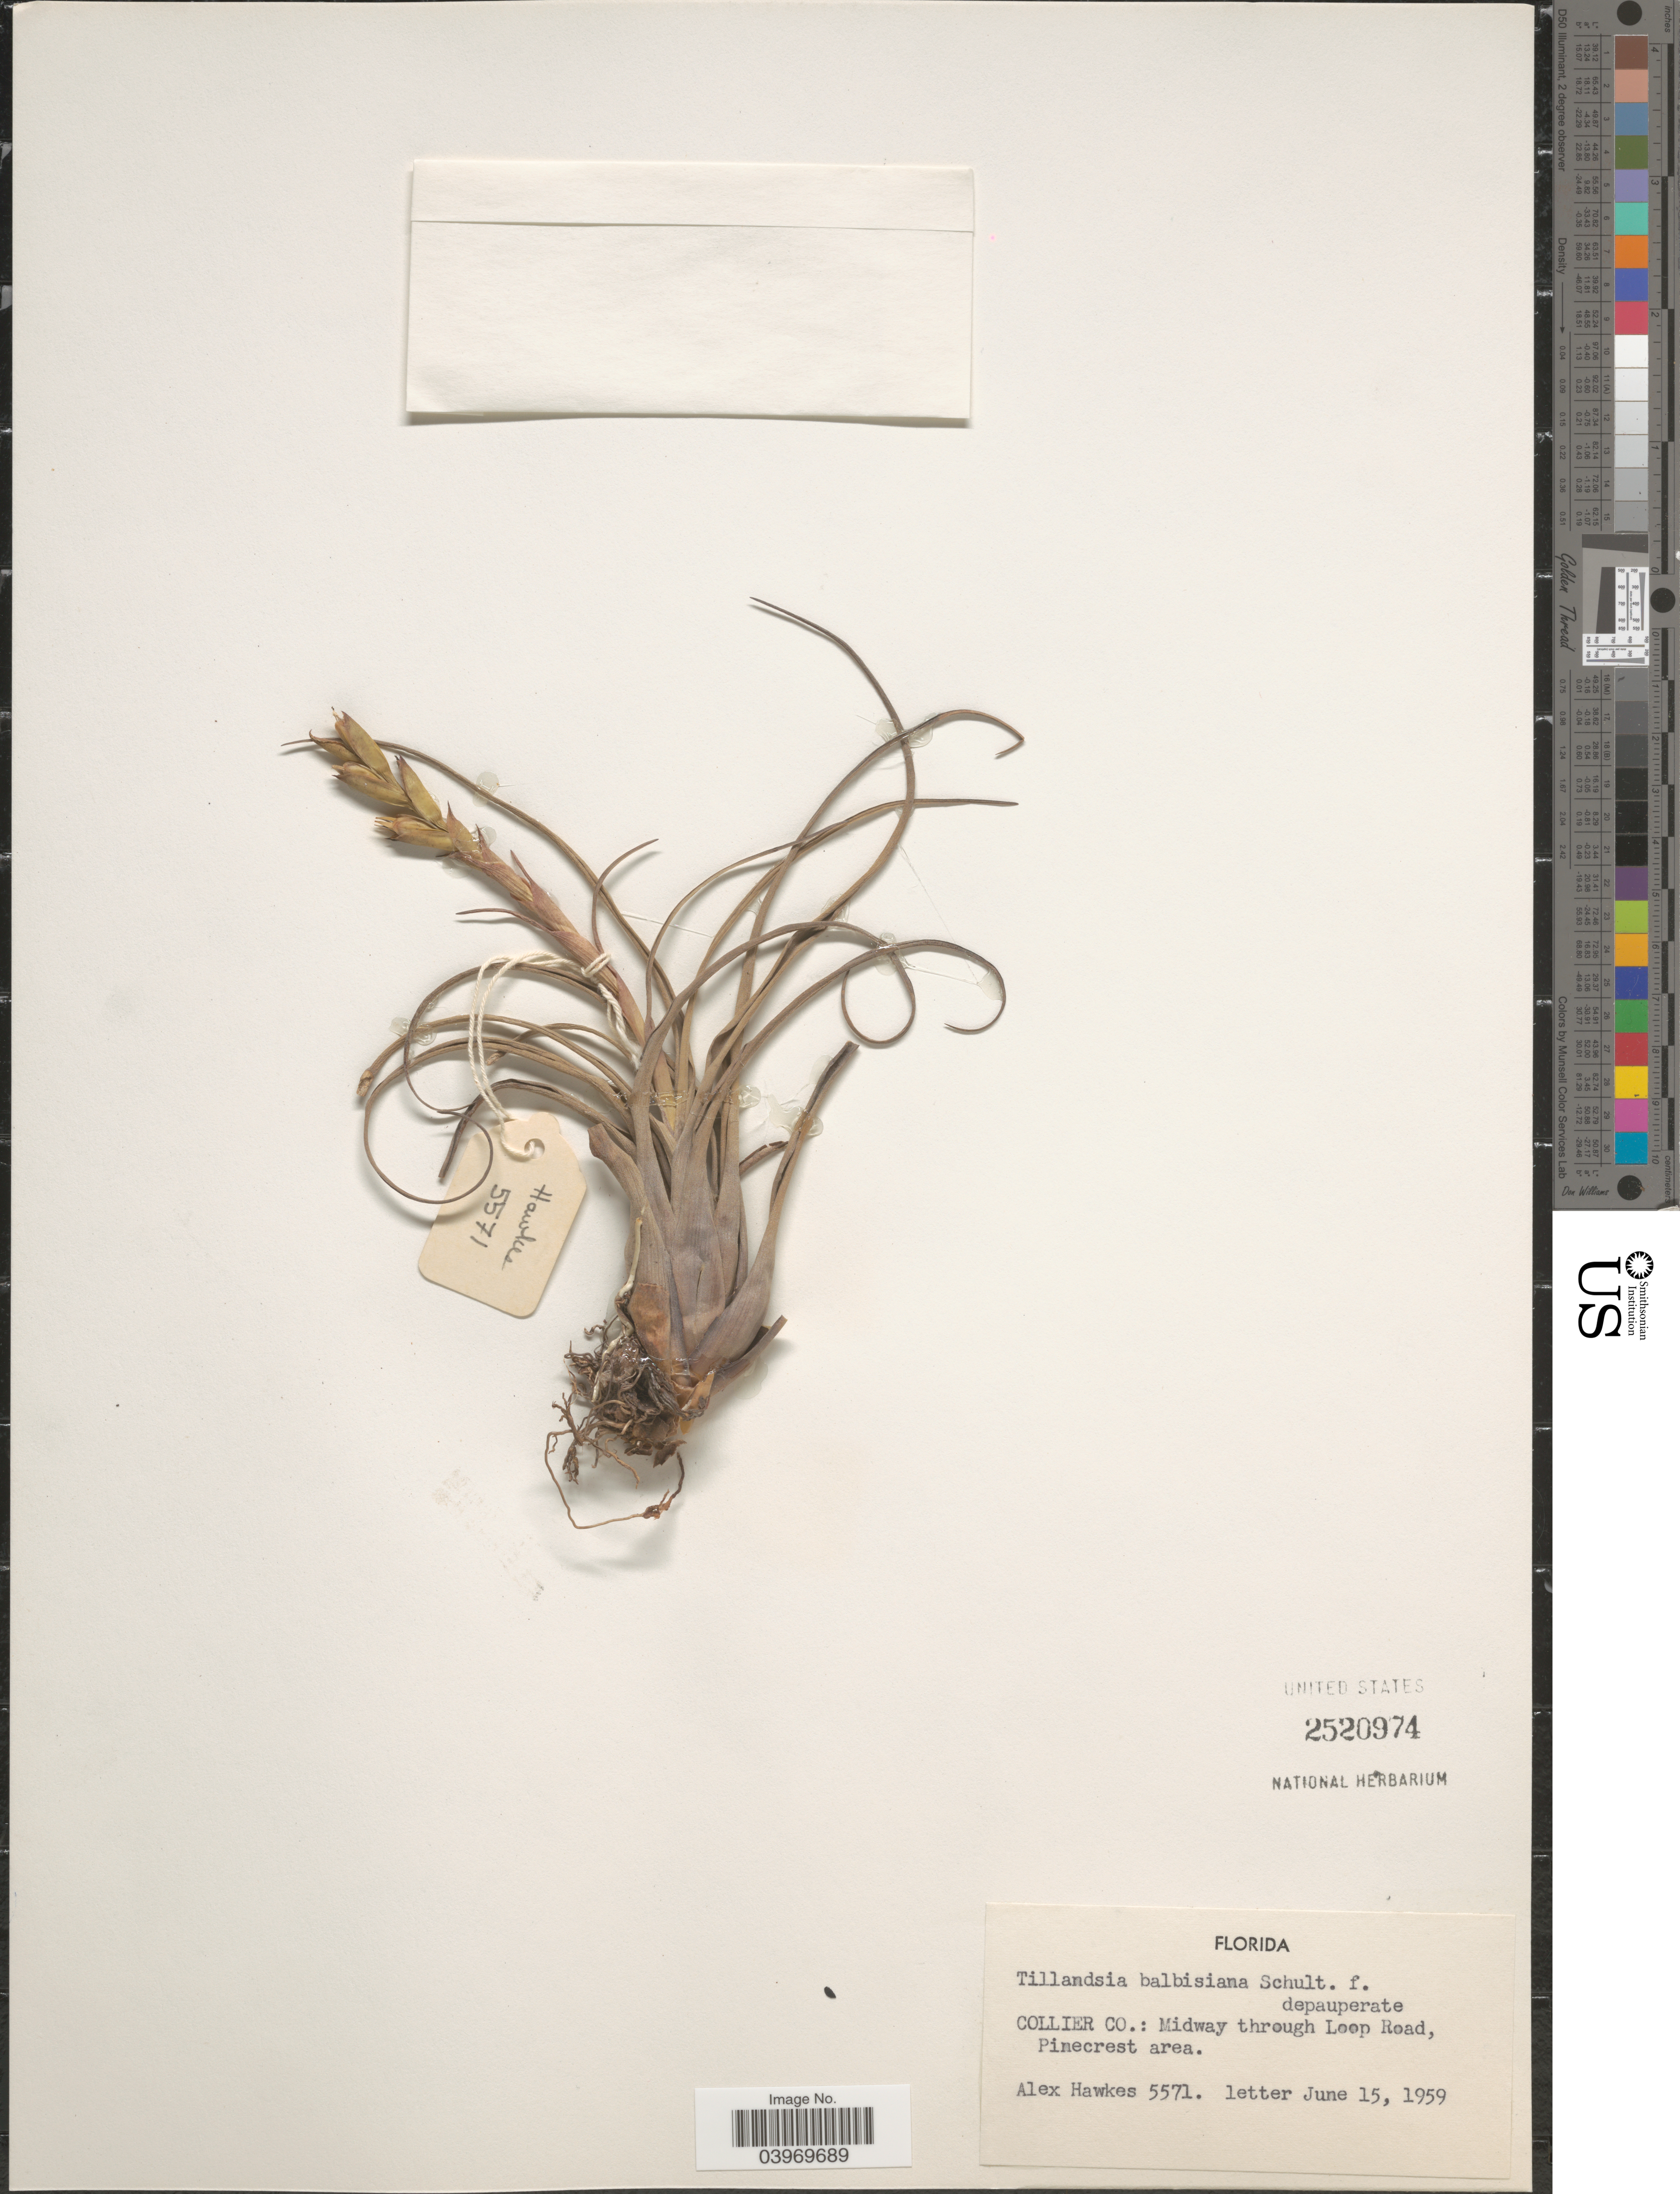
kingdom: Plantae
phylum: Tracheophyta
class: Liliopsida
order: Poales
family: Bromeliaceae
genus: Tillandsia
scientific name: Tillandsia balbisiana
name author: Schult. f.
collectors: A. D. Hawkes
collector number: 5571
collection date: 1959-06-15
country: United States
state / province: Florida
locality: Collier Co.: Midway through Loop Road, Pinecrest area.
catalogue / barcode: US 2520974